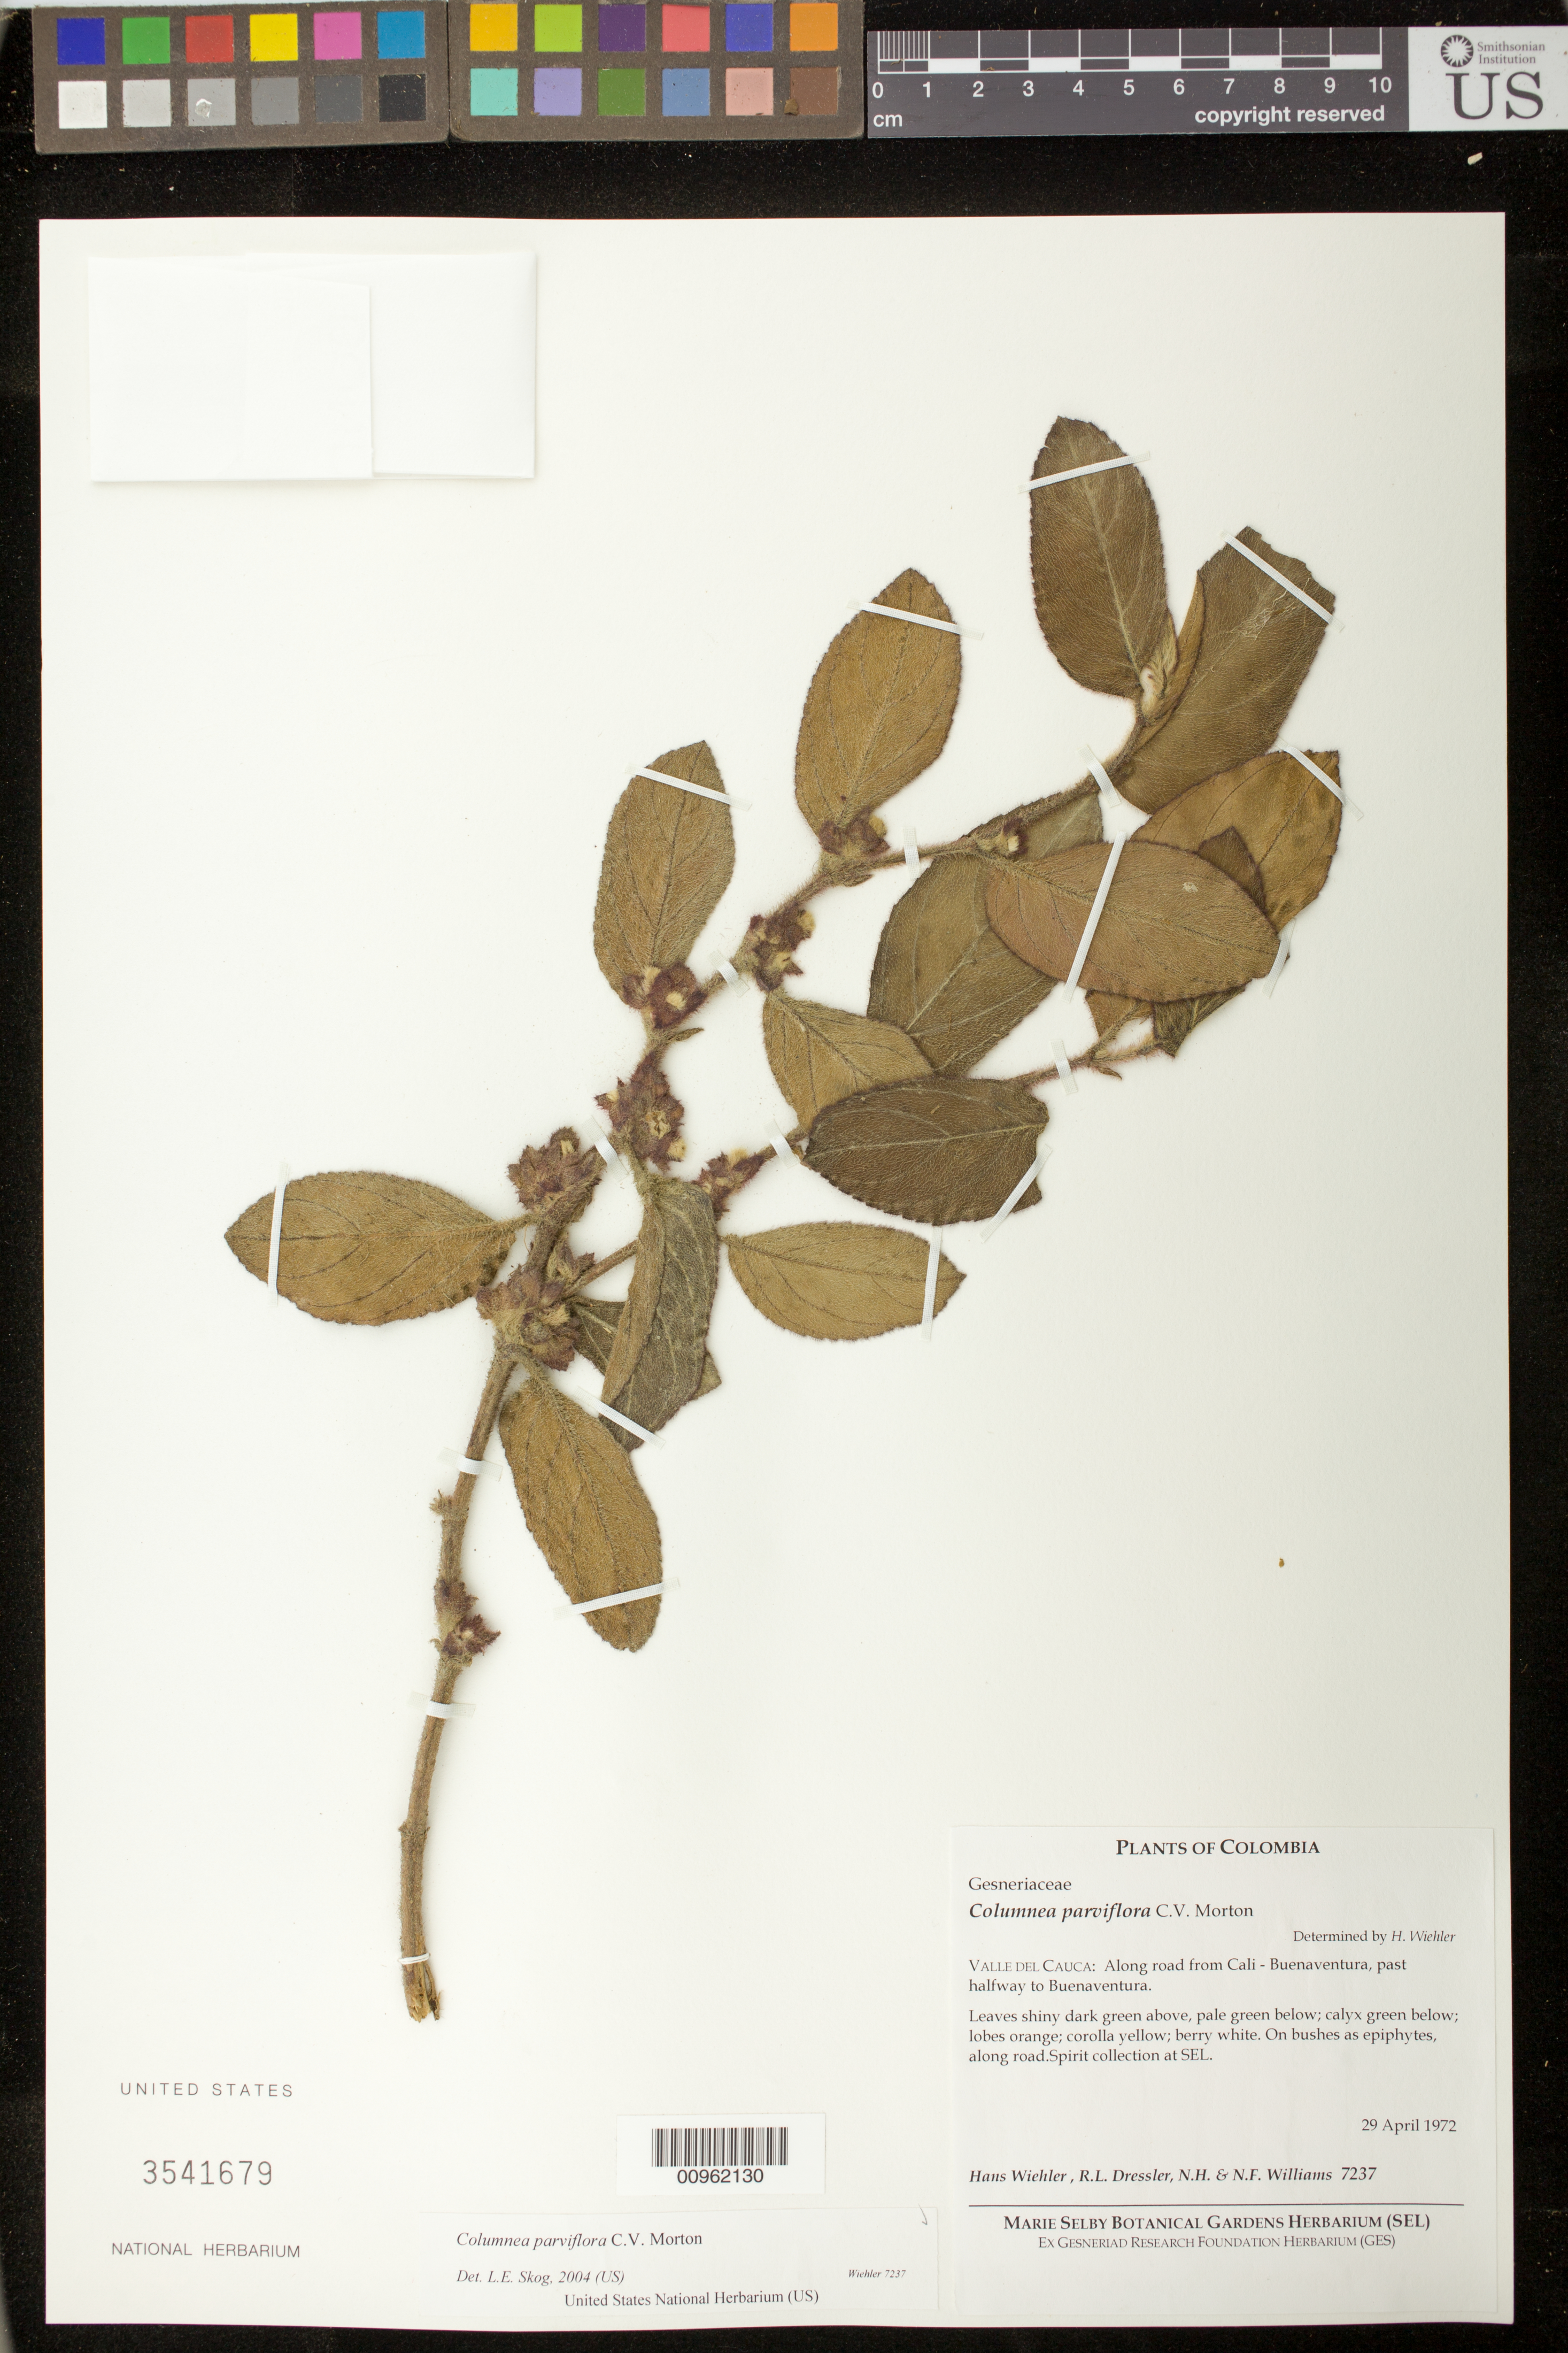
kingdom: Plantae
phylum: Tracheophyta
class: Magnoliopsida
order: Lamiales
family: Gesneriaceae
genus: Columnea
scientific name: Columnea herthae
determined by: Clark, J. L.; Skog, Laurence E.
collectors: H. J. Wiehler, R. Dressler, N. H. Williams & N. Williams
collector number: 7237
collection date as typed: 29 Apr 1972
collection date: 1972-04-29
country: Colombia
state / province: Valle del Cauca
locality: Valle del Cauca: along road from Cali - Buenaventura, past halfway to Buenaventura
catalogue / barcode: US 3541679